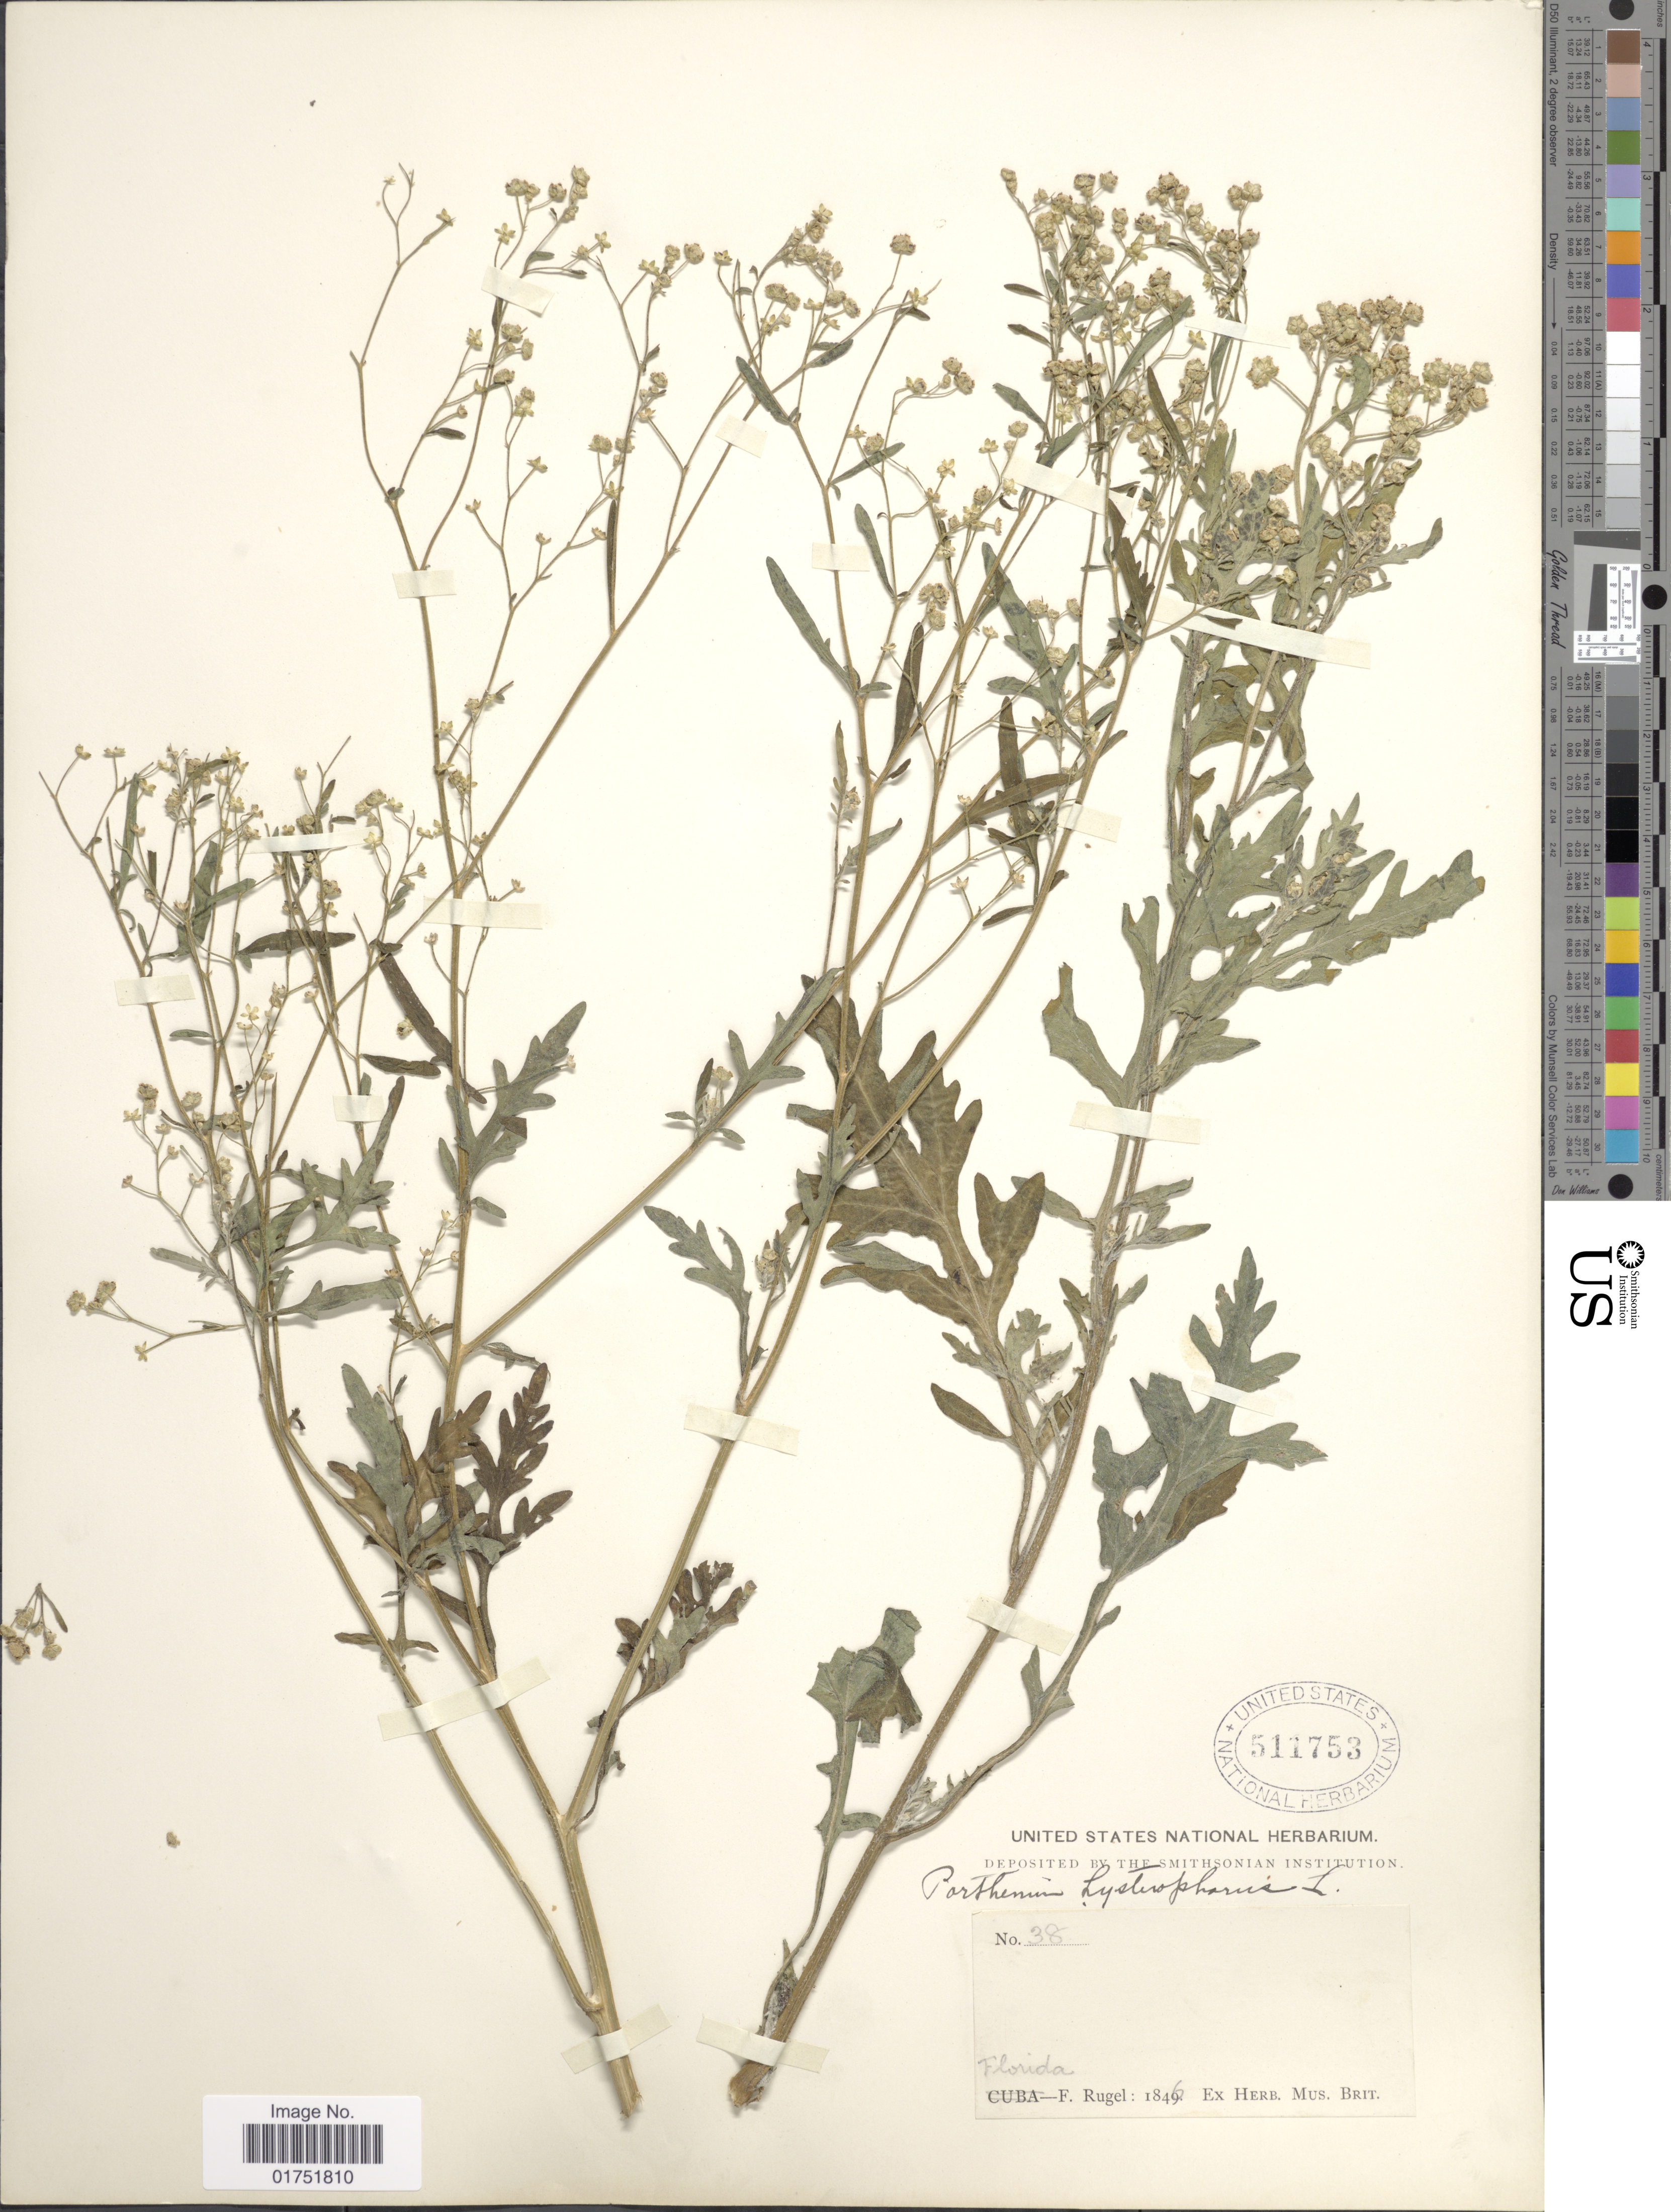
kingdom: Plantae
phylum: Tracheophyta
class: Magnoliopsida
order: Asterales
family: Asteraceae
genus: Parthenium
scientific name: Parthenium hysterophorus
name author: L.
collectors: F. Rugel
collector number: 38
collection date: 1846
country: United States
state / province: Florida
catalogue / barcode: US 511753